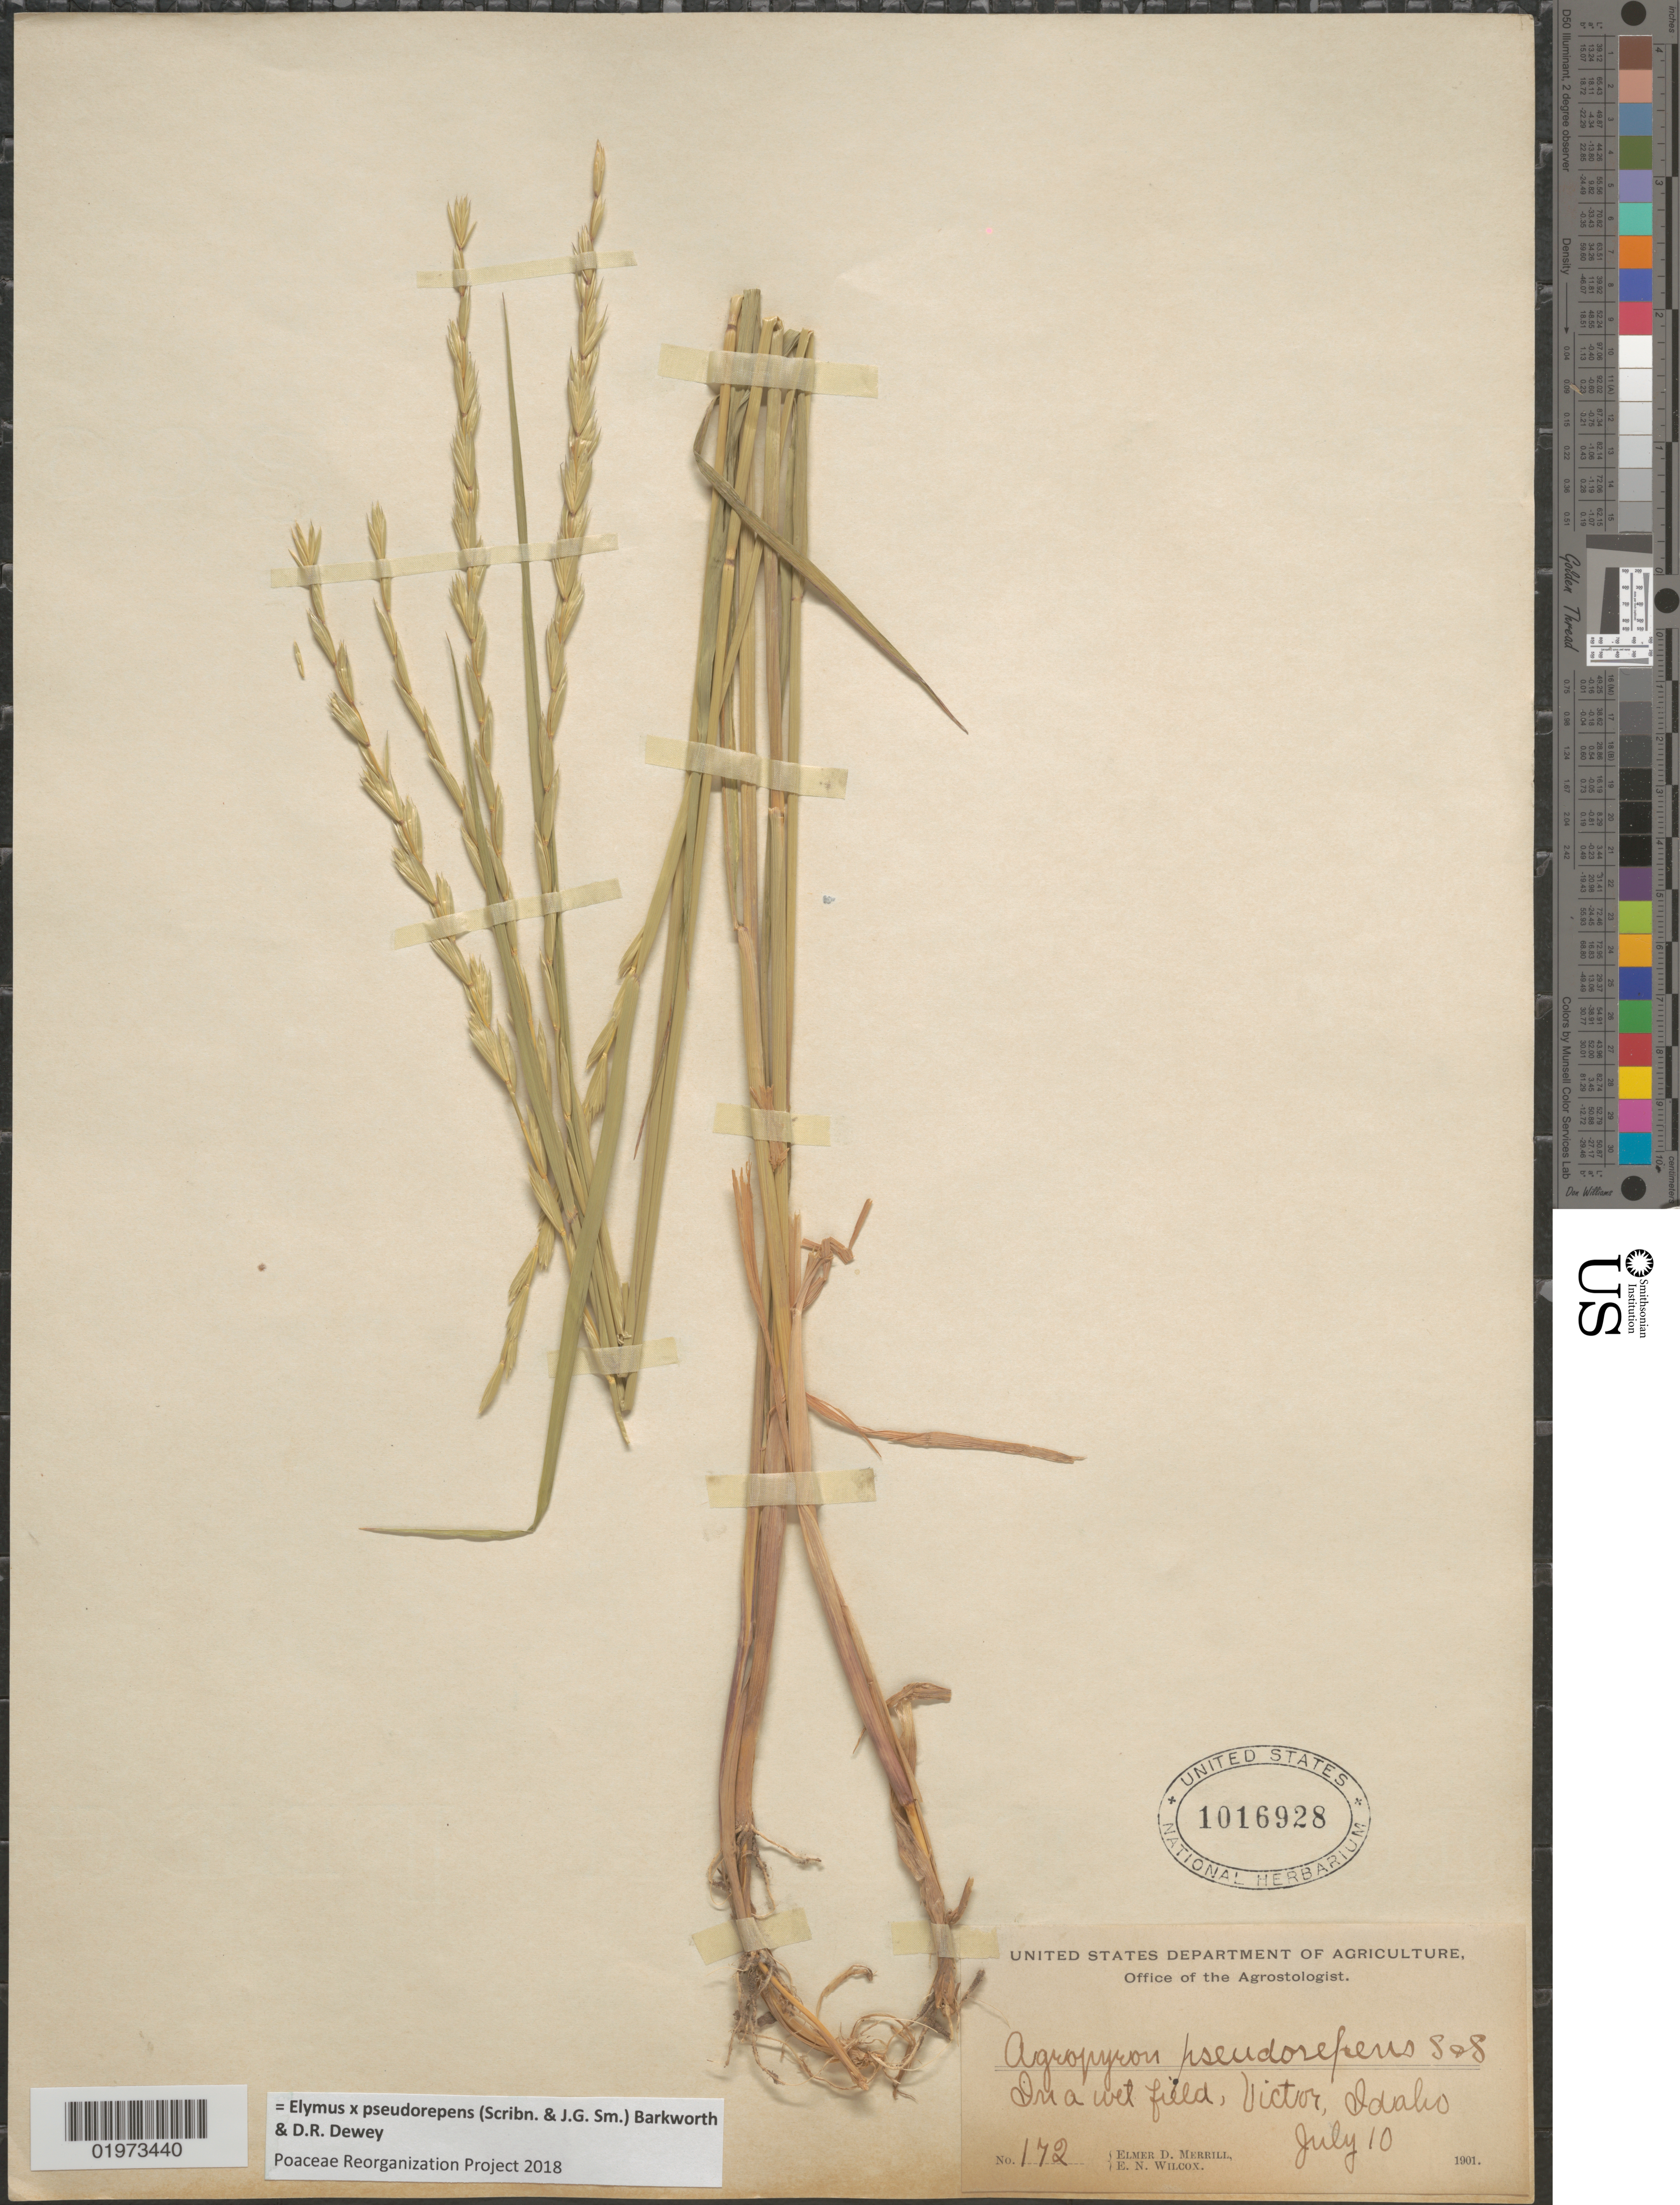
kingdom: Plantae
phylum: Tracheophyta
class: Liliopsida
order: Poales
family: Poaceae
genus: Elymus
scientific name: Elymus x pseudorepens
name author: (Scribn. & J.G. Sm.) Barkworth & Dewey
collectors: E. D. Merrill & E. Wilcox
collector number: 172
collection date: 1901-07-10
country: United States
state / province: Idaho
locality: Victor.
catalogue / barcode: US 1016928